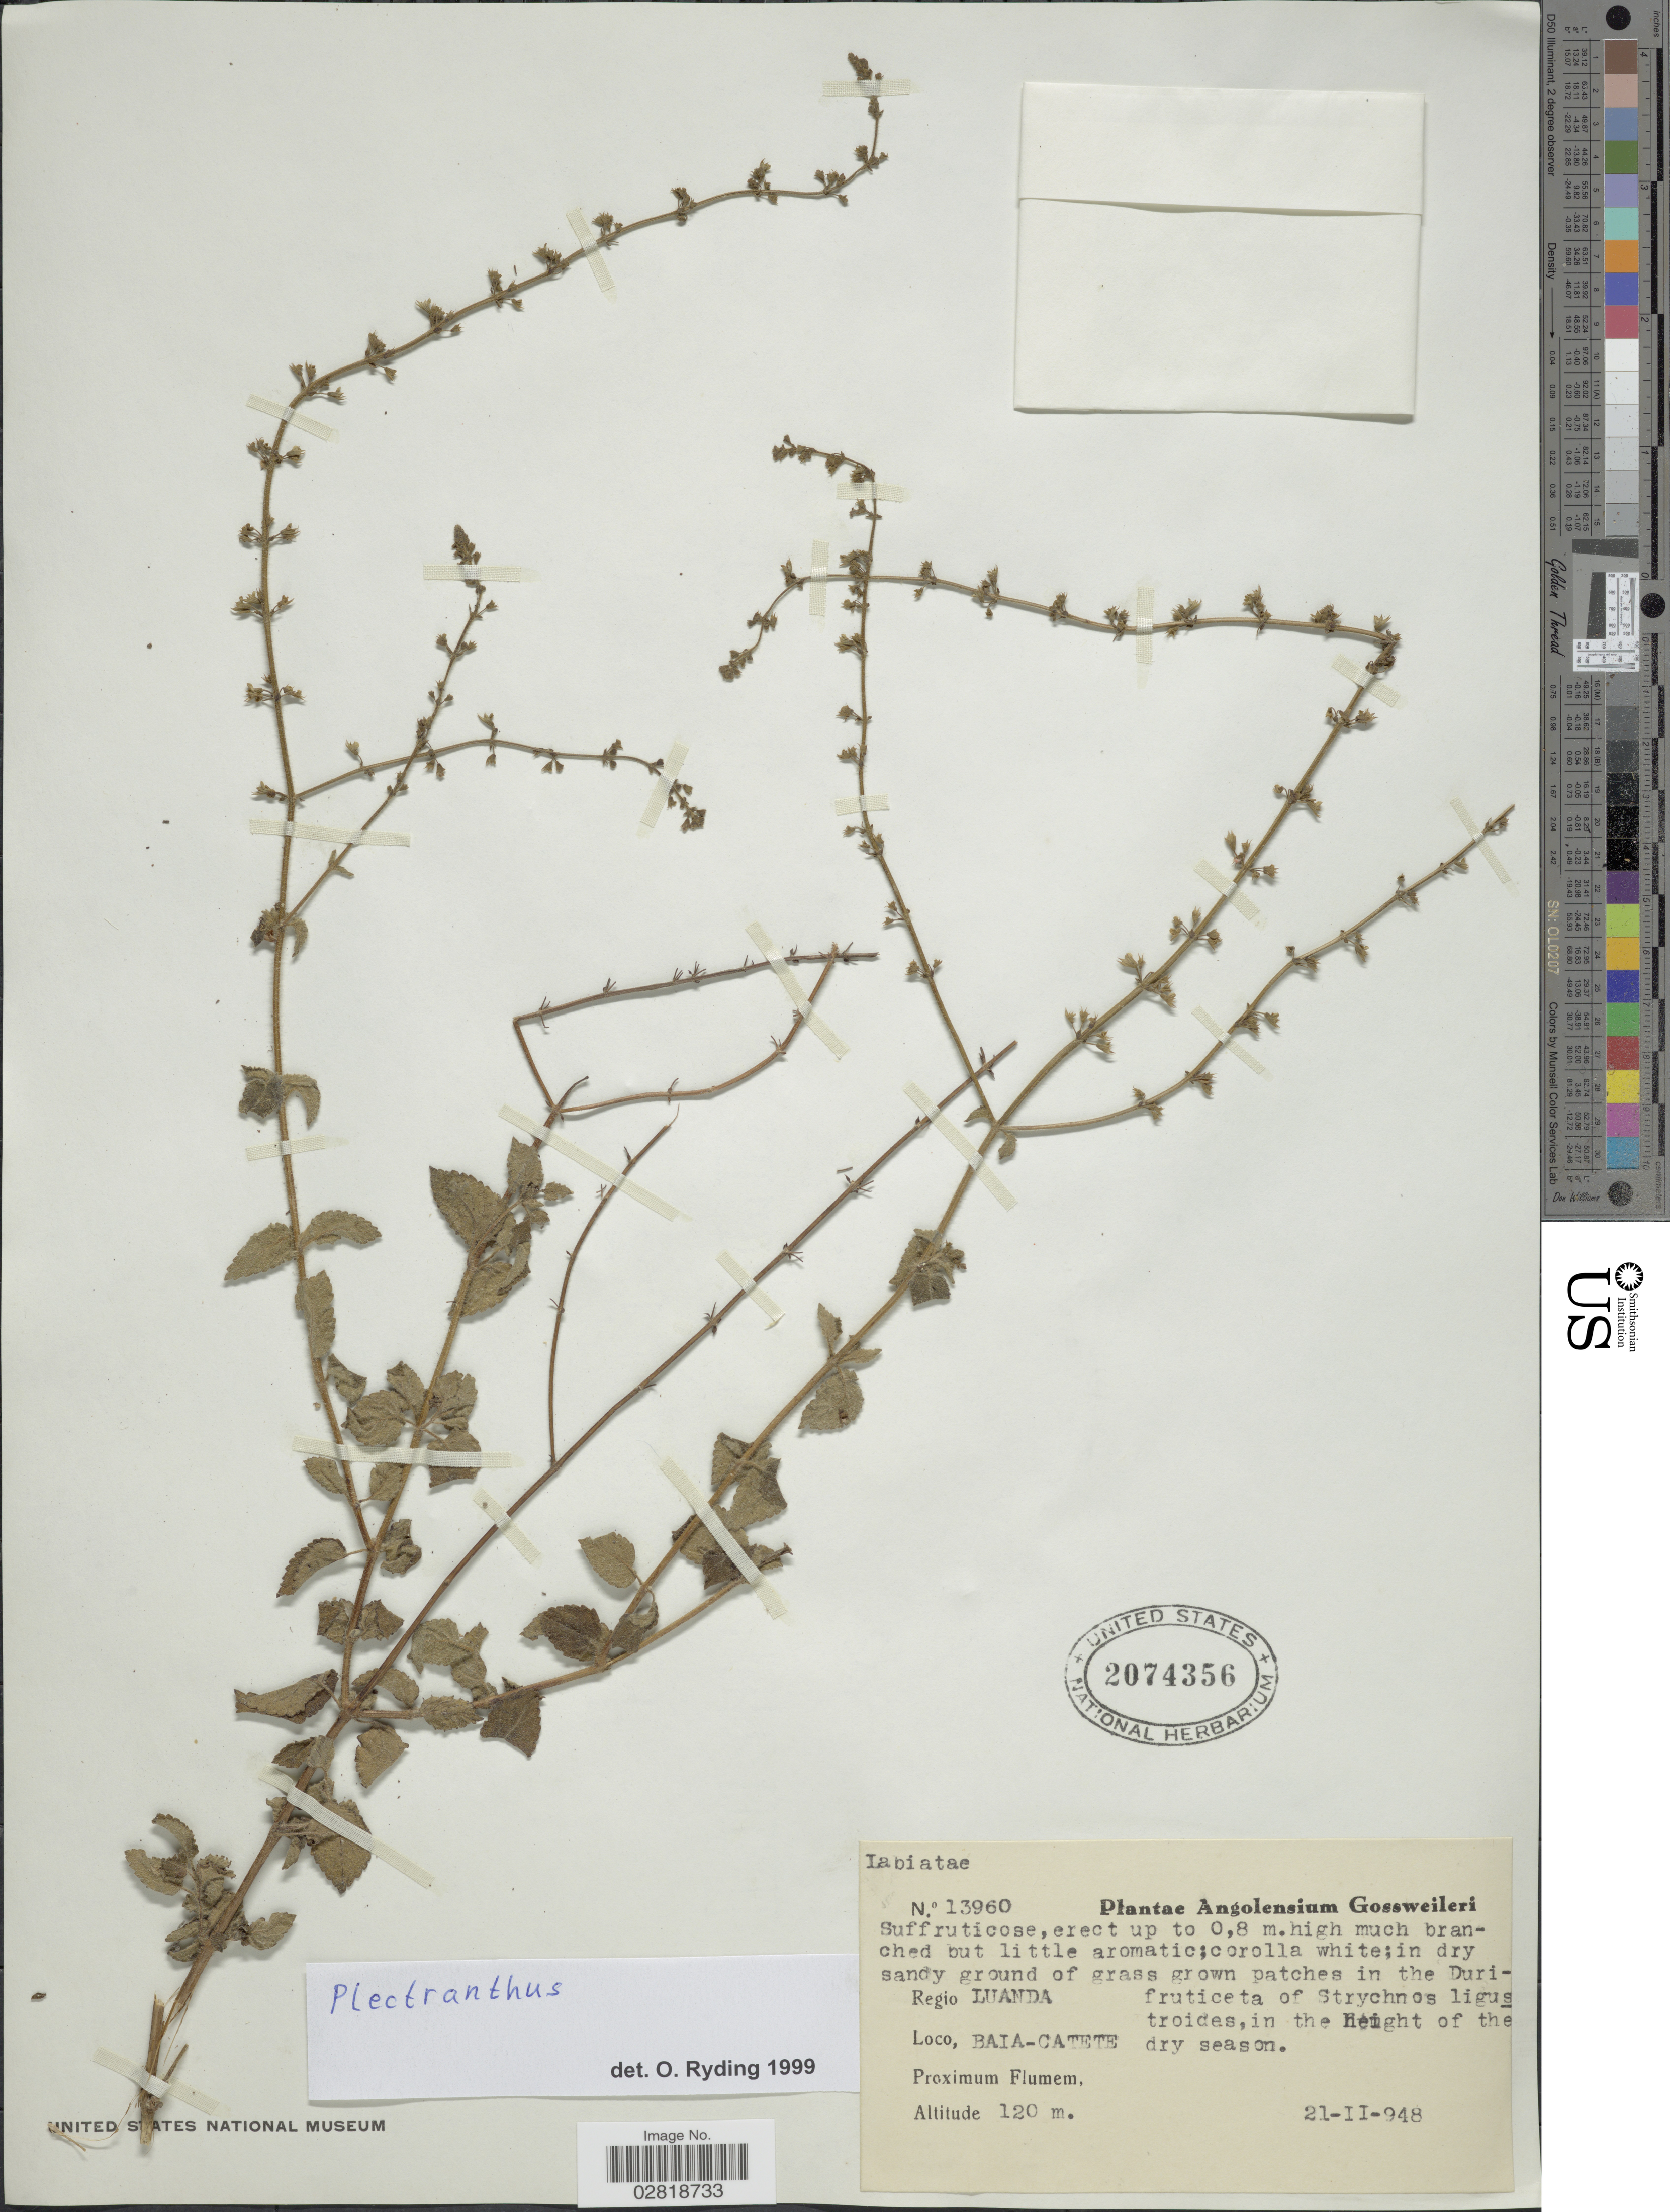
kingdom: Plantae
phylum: Tracheophyta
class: Magnoliopsida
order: Lamiales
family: Lamiaceae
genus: Plectranthus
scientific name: Plectranthus sp.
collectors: -. Gossweiler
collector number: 13960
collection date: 1948-02-21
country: Angola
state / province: Luanda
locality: Angolensium. Regio Luanda. Baia-Catete.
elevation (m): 120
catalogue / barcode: US 2074356